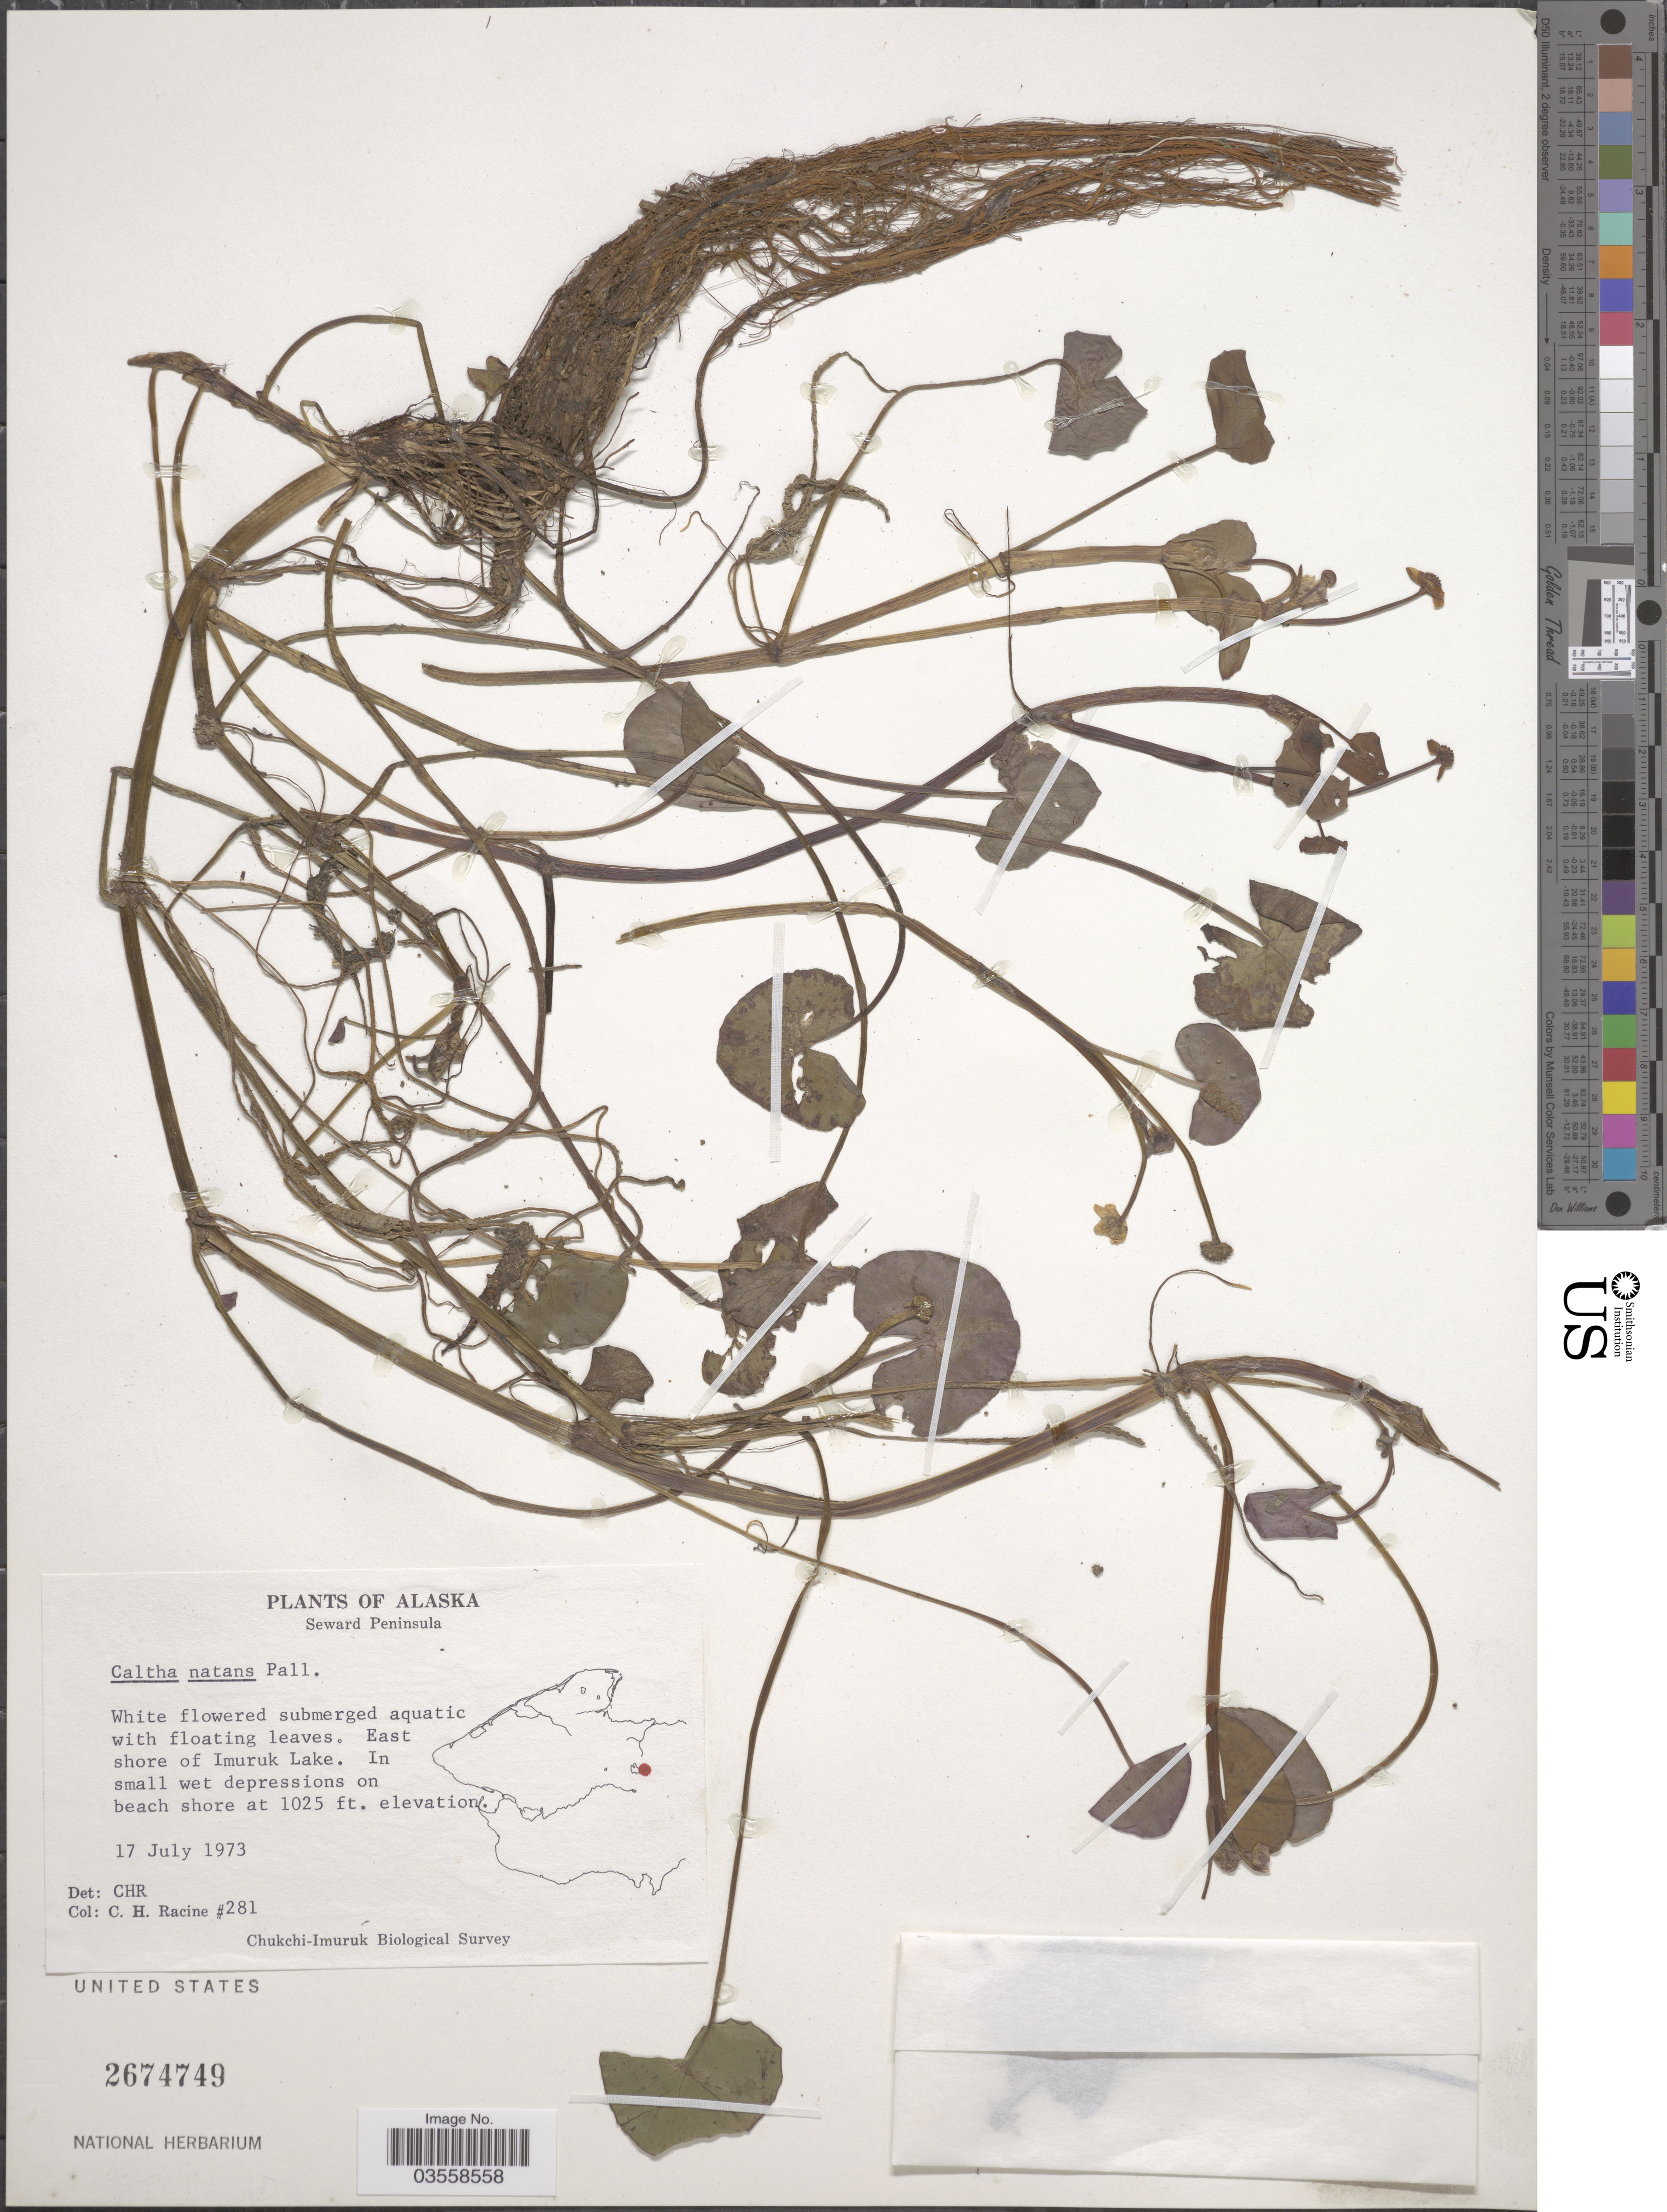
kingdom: Plantae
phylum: Tracheophyta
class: Magnoliopsida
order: Ranunculales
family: Ranunculaceae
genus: Caltha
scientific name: Caltha natans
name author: Pall.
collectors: C. Racine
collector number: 281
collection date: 1973-07-17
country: United States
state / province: Alaska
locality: Seward Peninsula. East shore of Imuruk Lake.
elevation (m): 312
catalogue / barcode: US 2674749